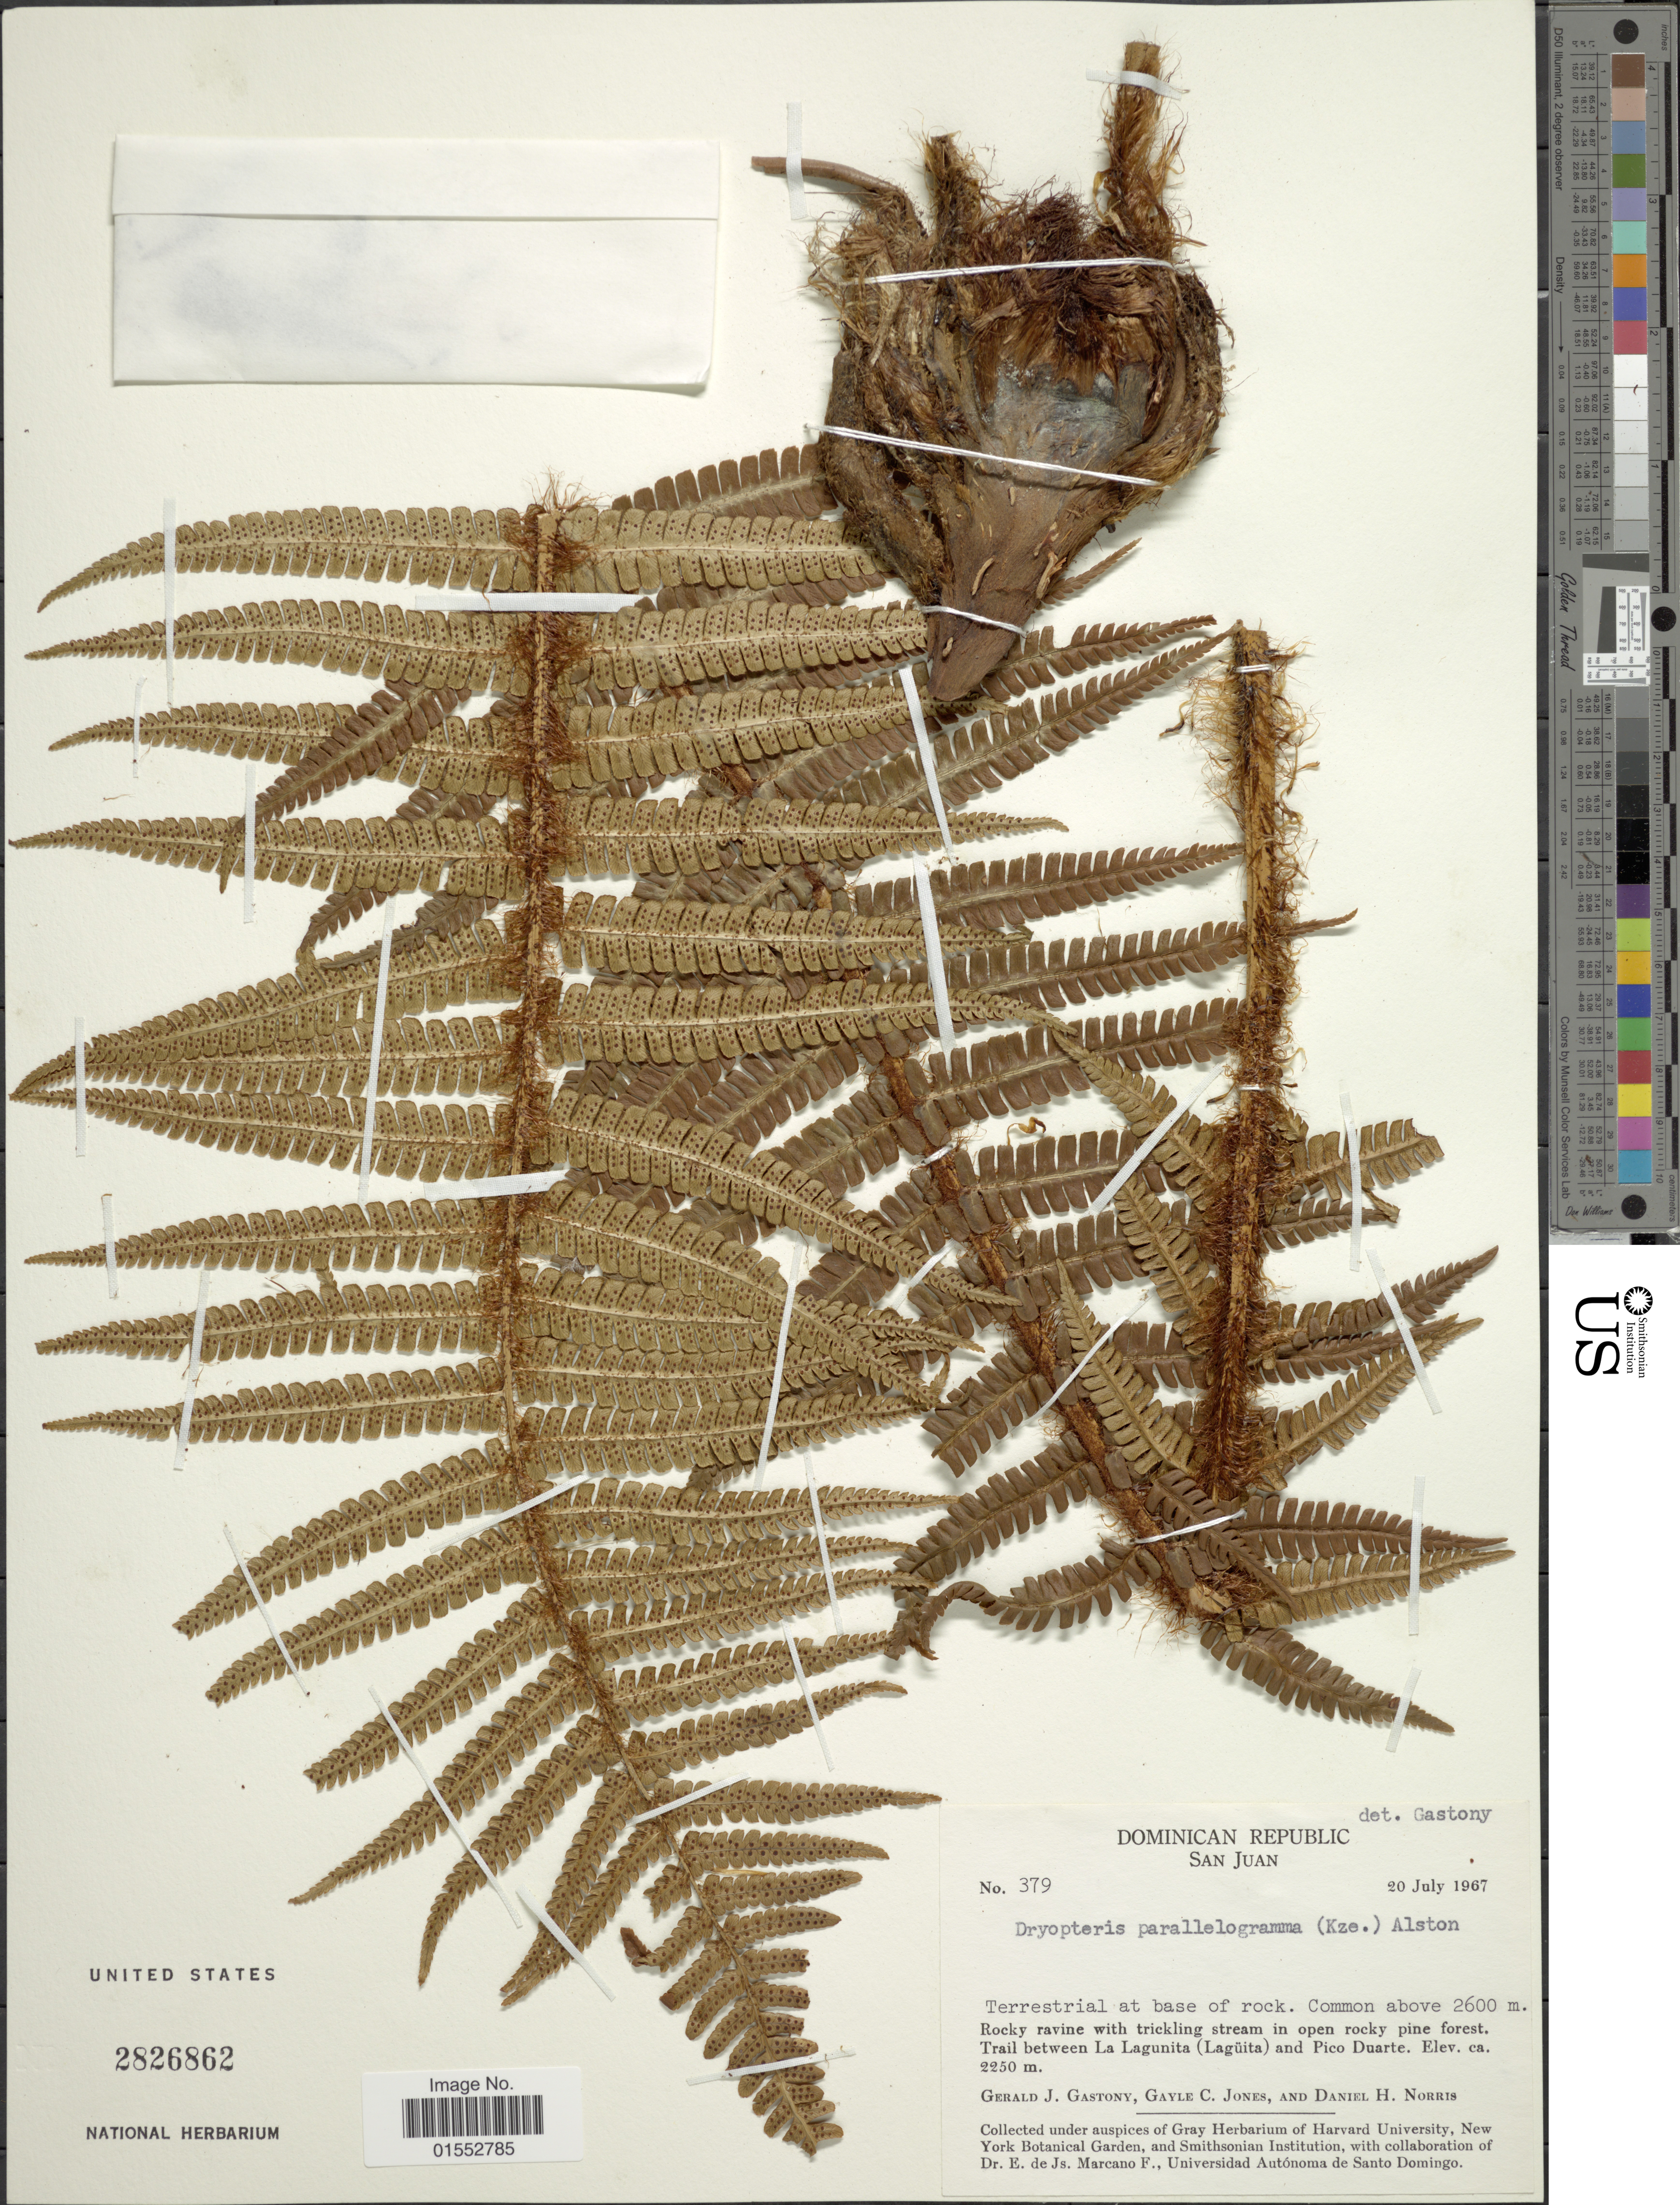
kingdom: Plantae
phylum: Tracheophyta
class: Polypodiopsida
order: Polypodiales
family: Dryopteridaceae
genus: Dryopteris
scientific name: Dryopteris wallichiana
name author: (Spreng.) Hyl.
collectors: G. Gastony, G. C. Jones & D. H. Norris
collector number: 379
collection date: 1967-07-20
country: Dominican Republic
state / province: San Juan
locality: Trail between La Lagunita (Lagüita) and Pico Duarte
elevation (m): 2250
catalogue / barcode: US 2826862